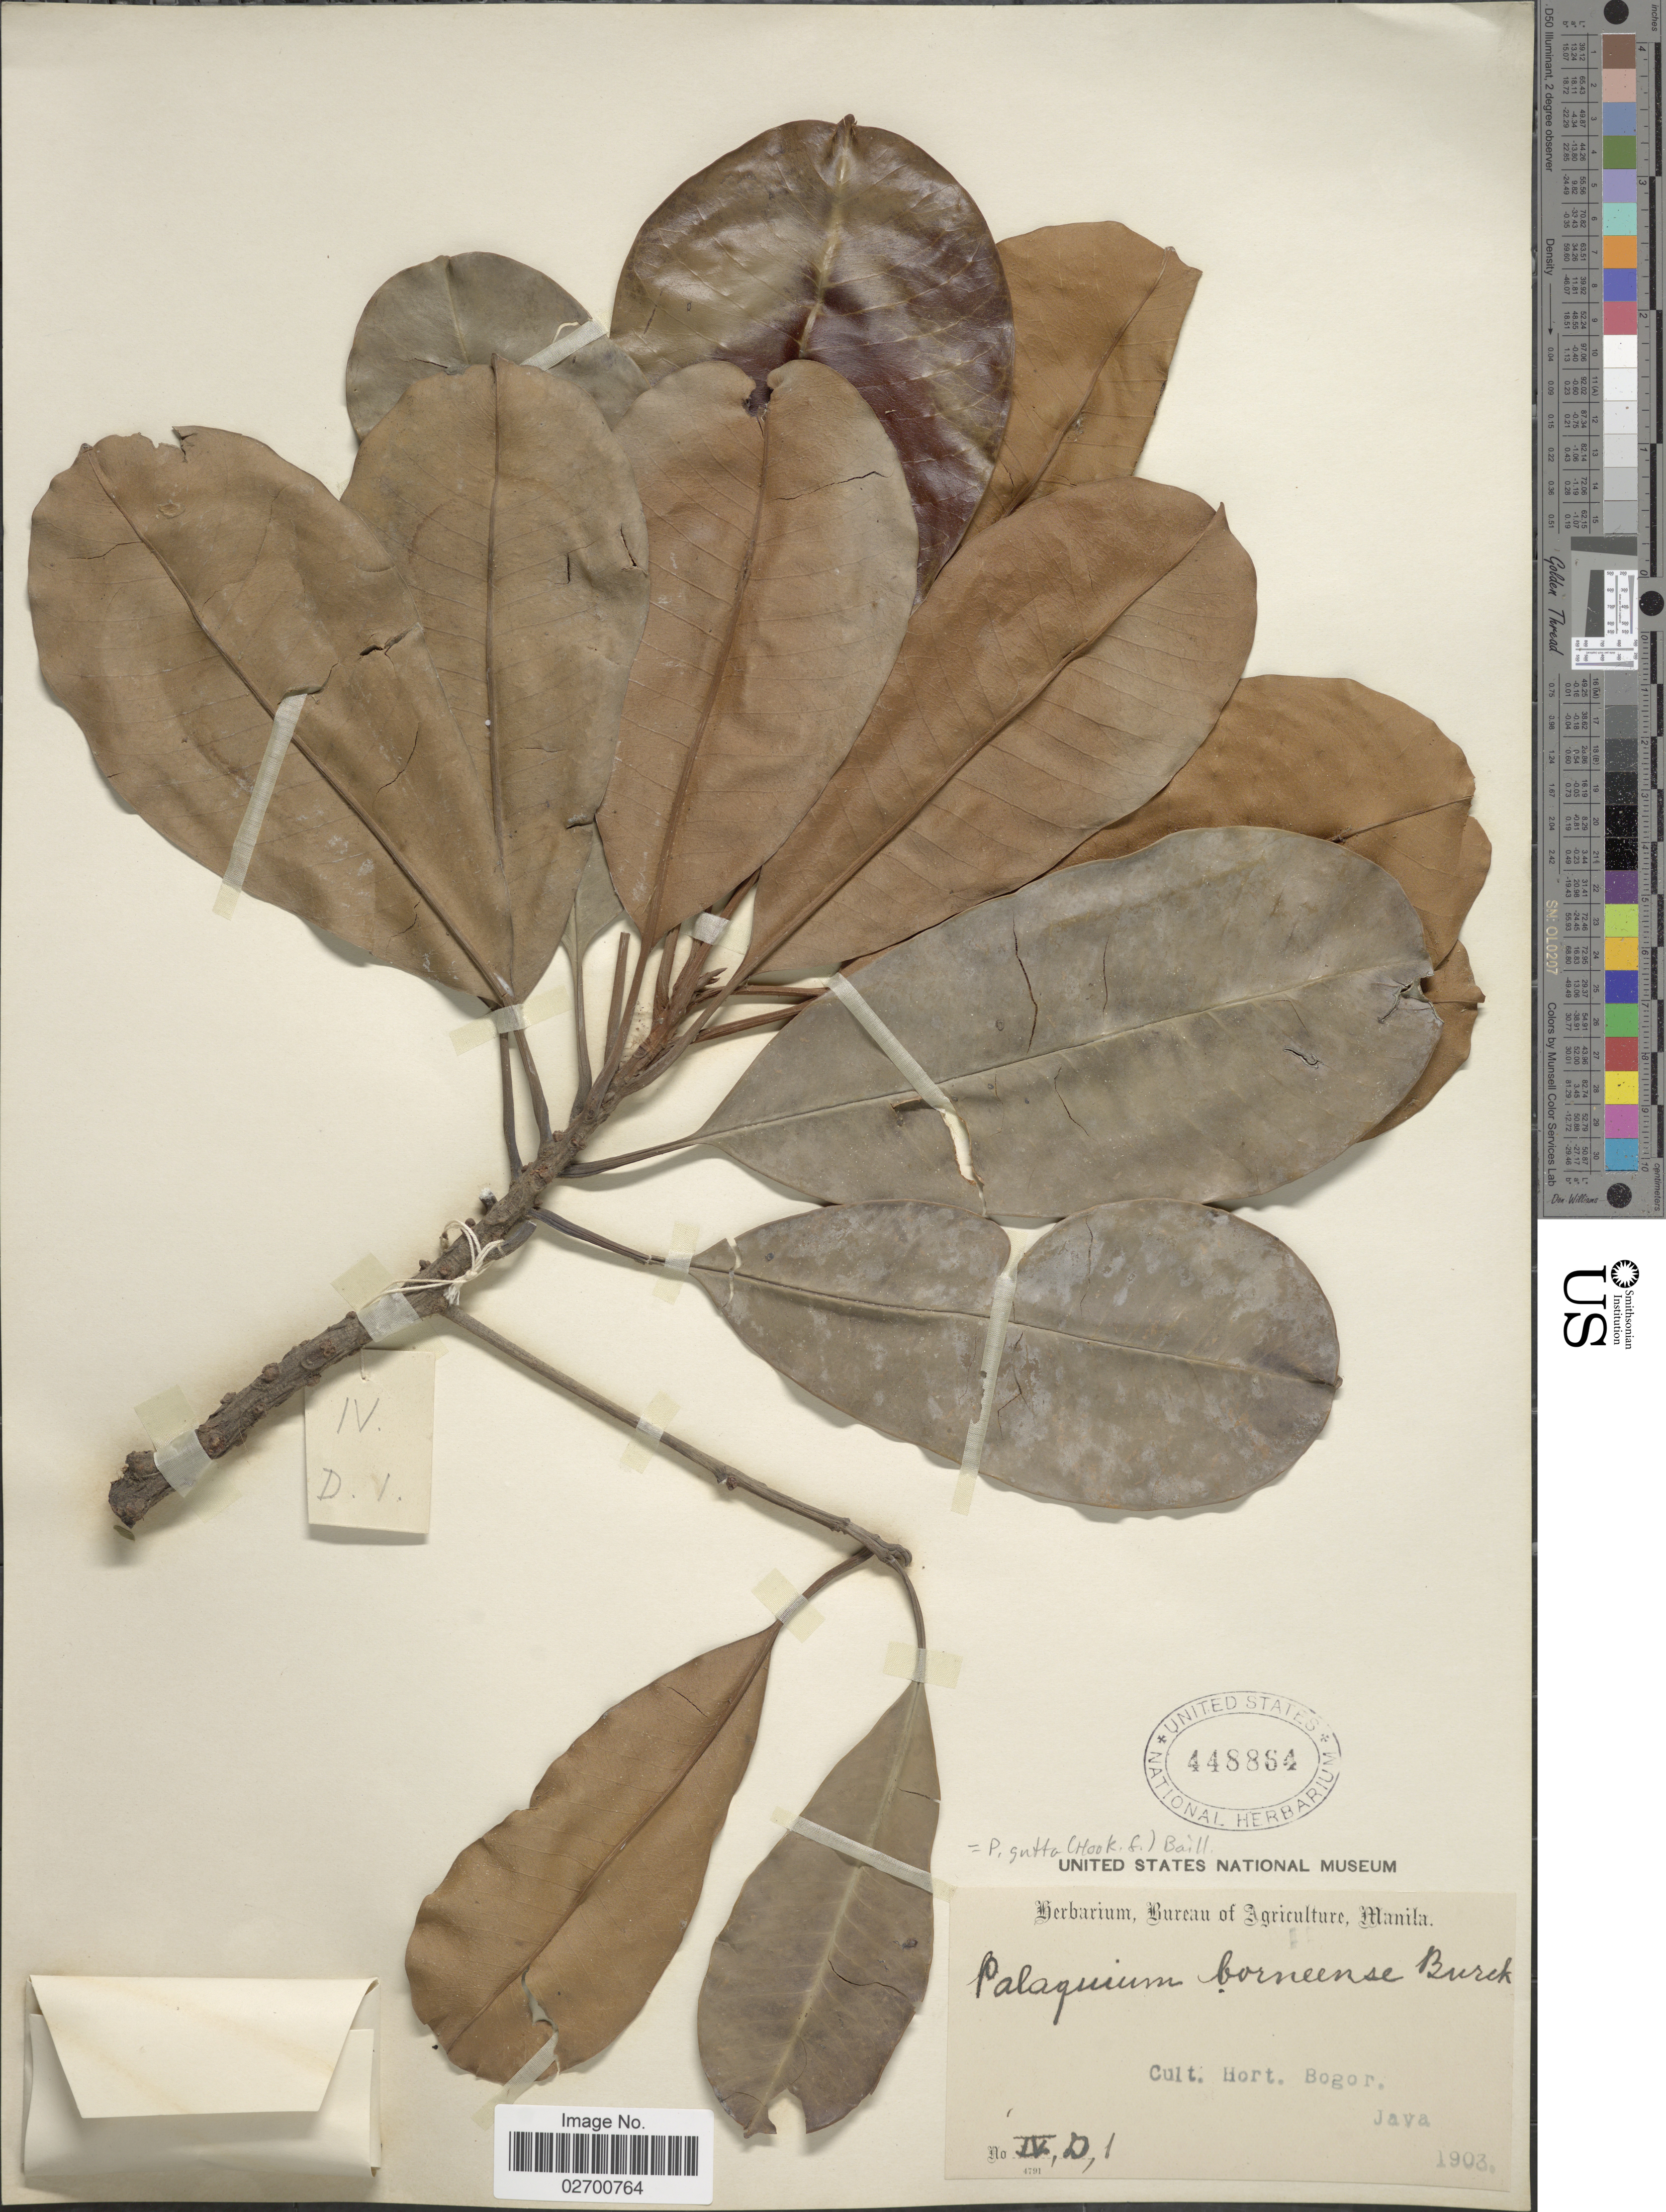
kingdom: Plantae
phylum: Tracheophyta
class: Magnoliopsida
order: Ericales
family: Sapotaceae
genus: Palaquium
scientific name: Palaquium gutta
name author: (Hook.) Baill.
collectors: ex Herb. Bur. Agric. Manila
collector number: IV, D, 1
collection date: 1903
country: Indonesia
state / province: Java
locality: Cult. Hort. Bogor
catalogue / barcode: US 448864